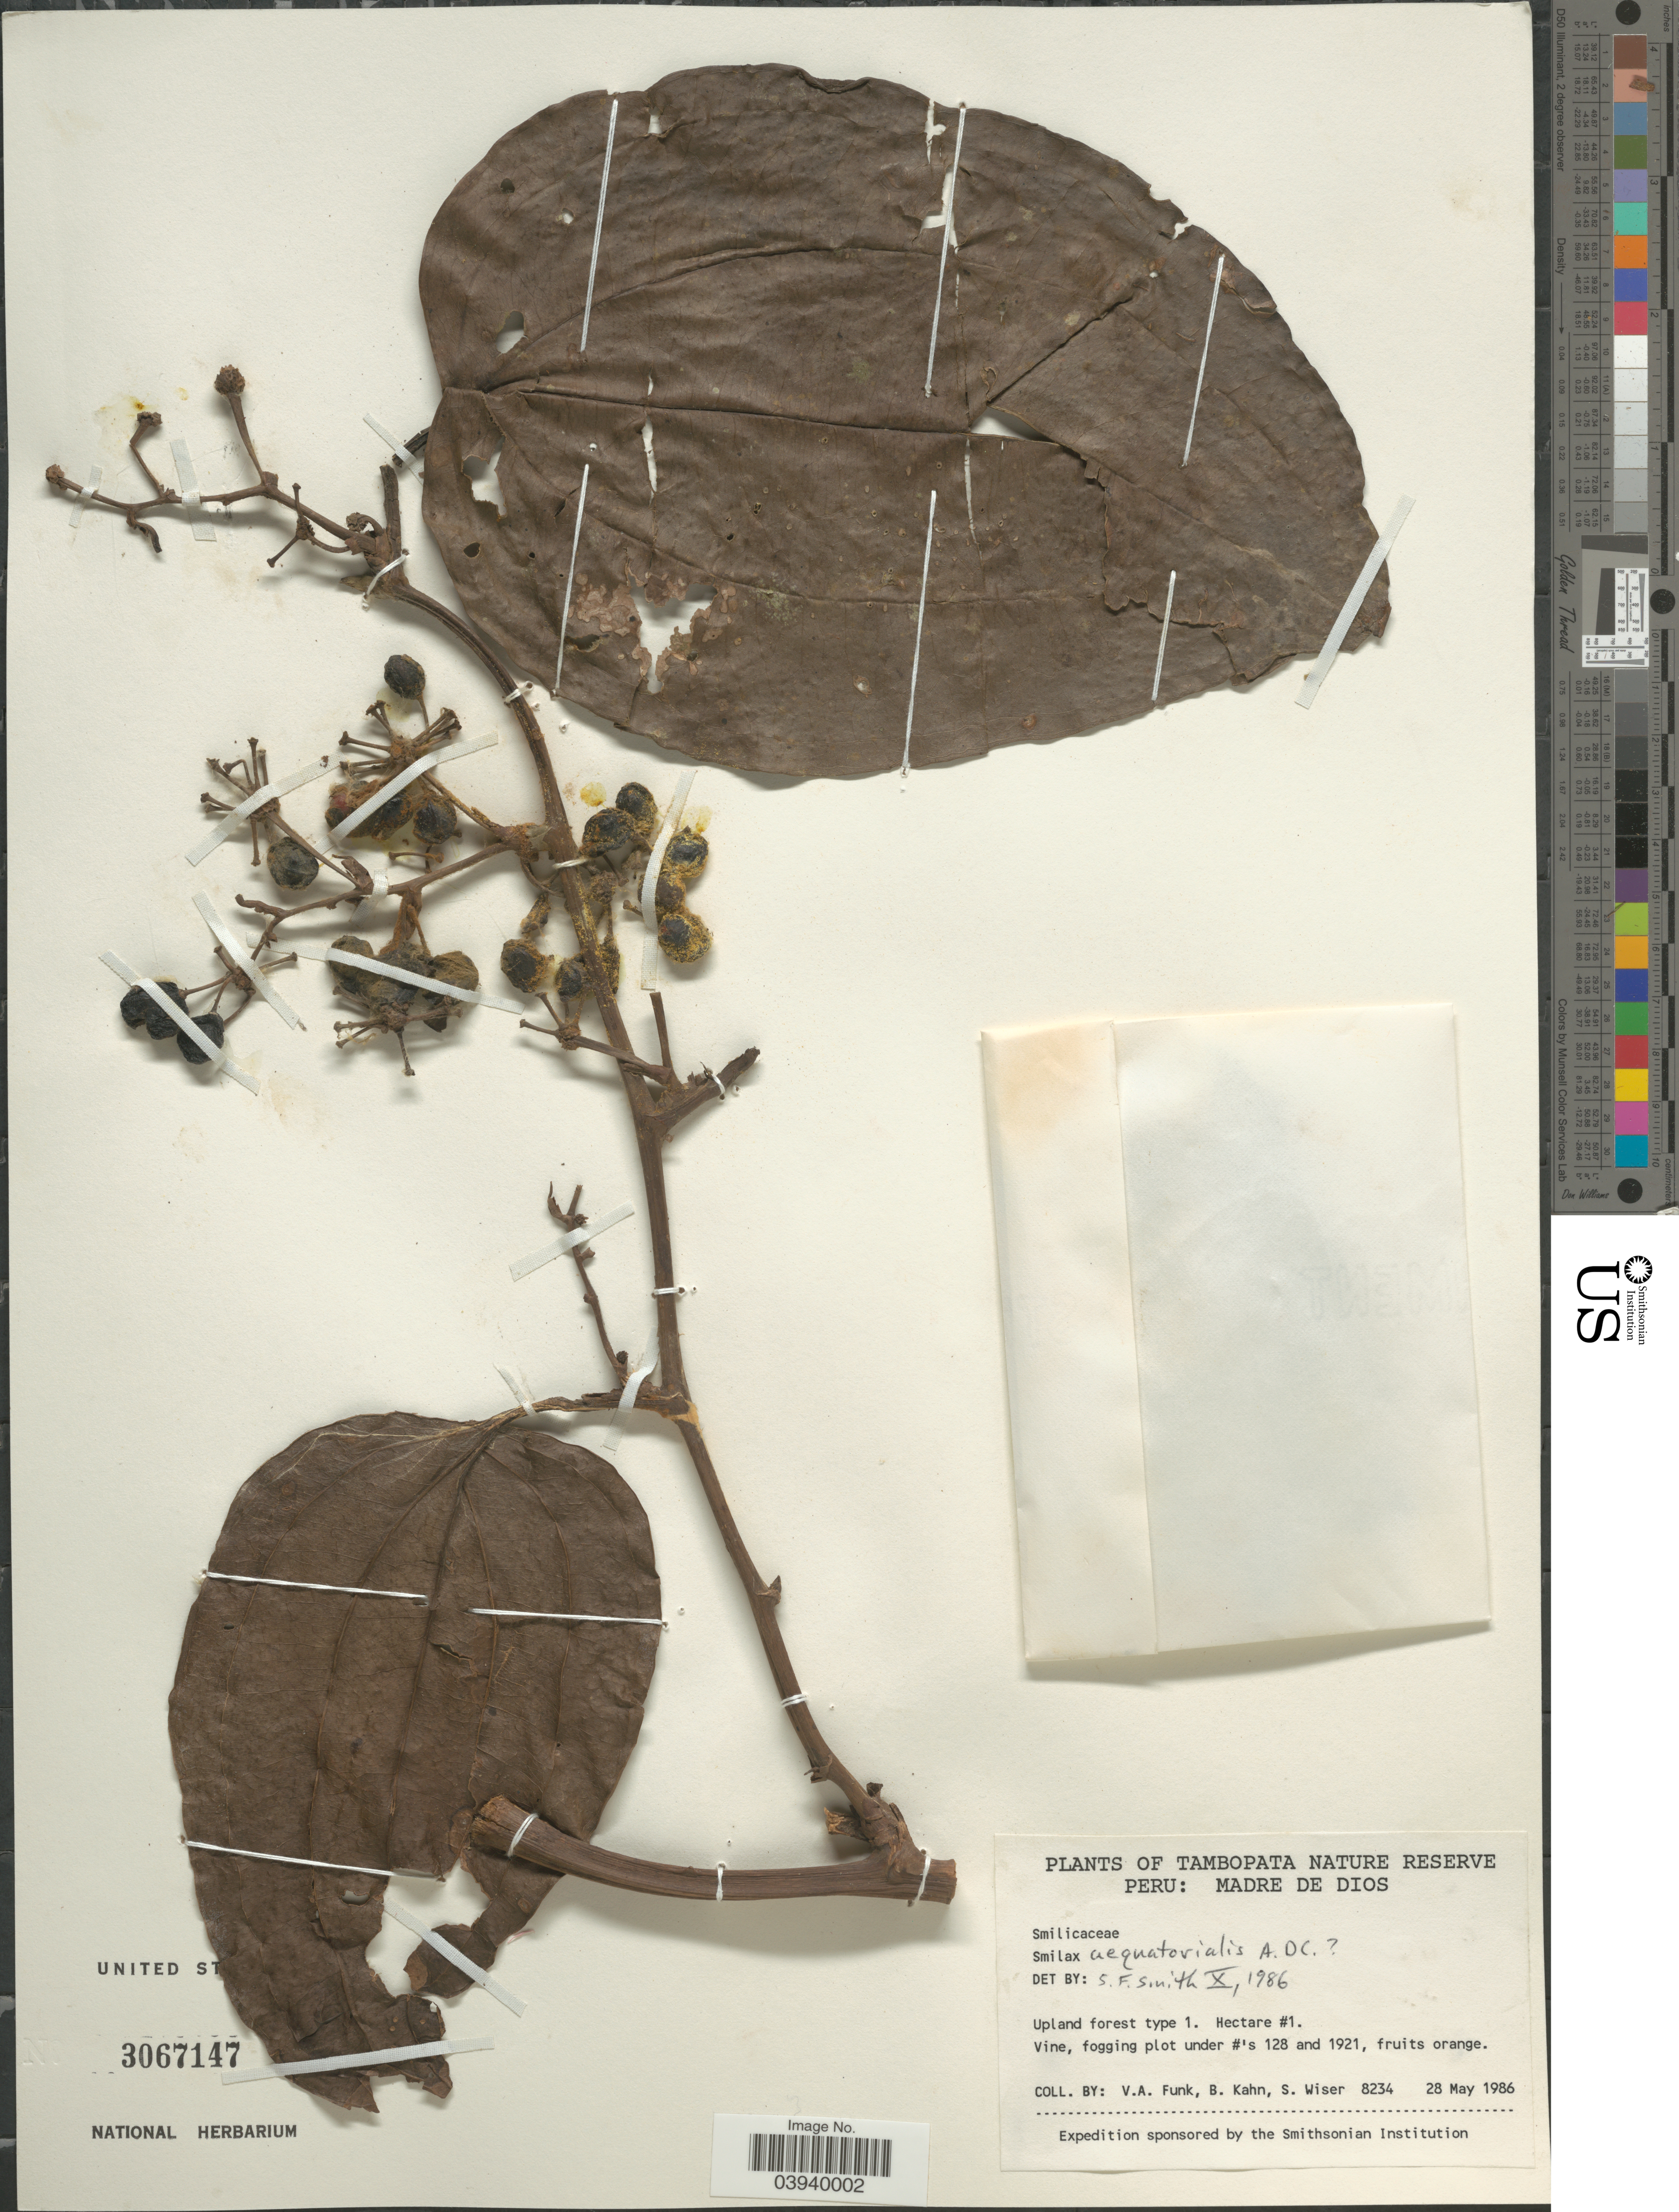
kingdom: Plantae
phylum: Tracheophyta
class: Liliopsida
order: Liliales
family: Smilacaceae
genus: Smilax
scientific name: Smilax aequatorialis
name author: A. DC.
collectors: V. Funk, B. Kahn & S. Wiser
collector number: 8234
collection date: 1986-05-28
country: Peru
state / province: Madre de Dios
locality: Tambopata Nature Reserve.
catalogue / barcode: US 3067147